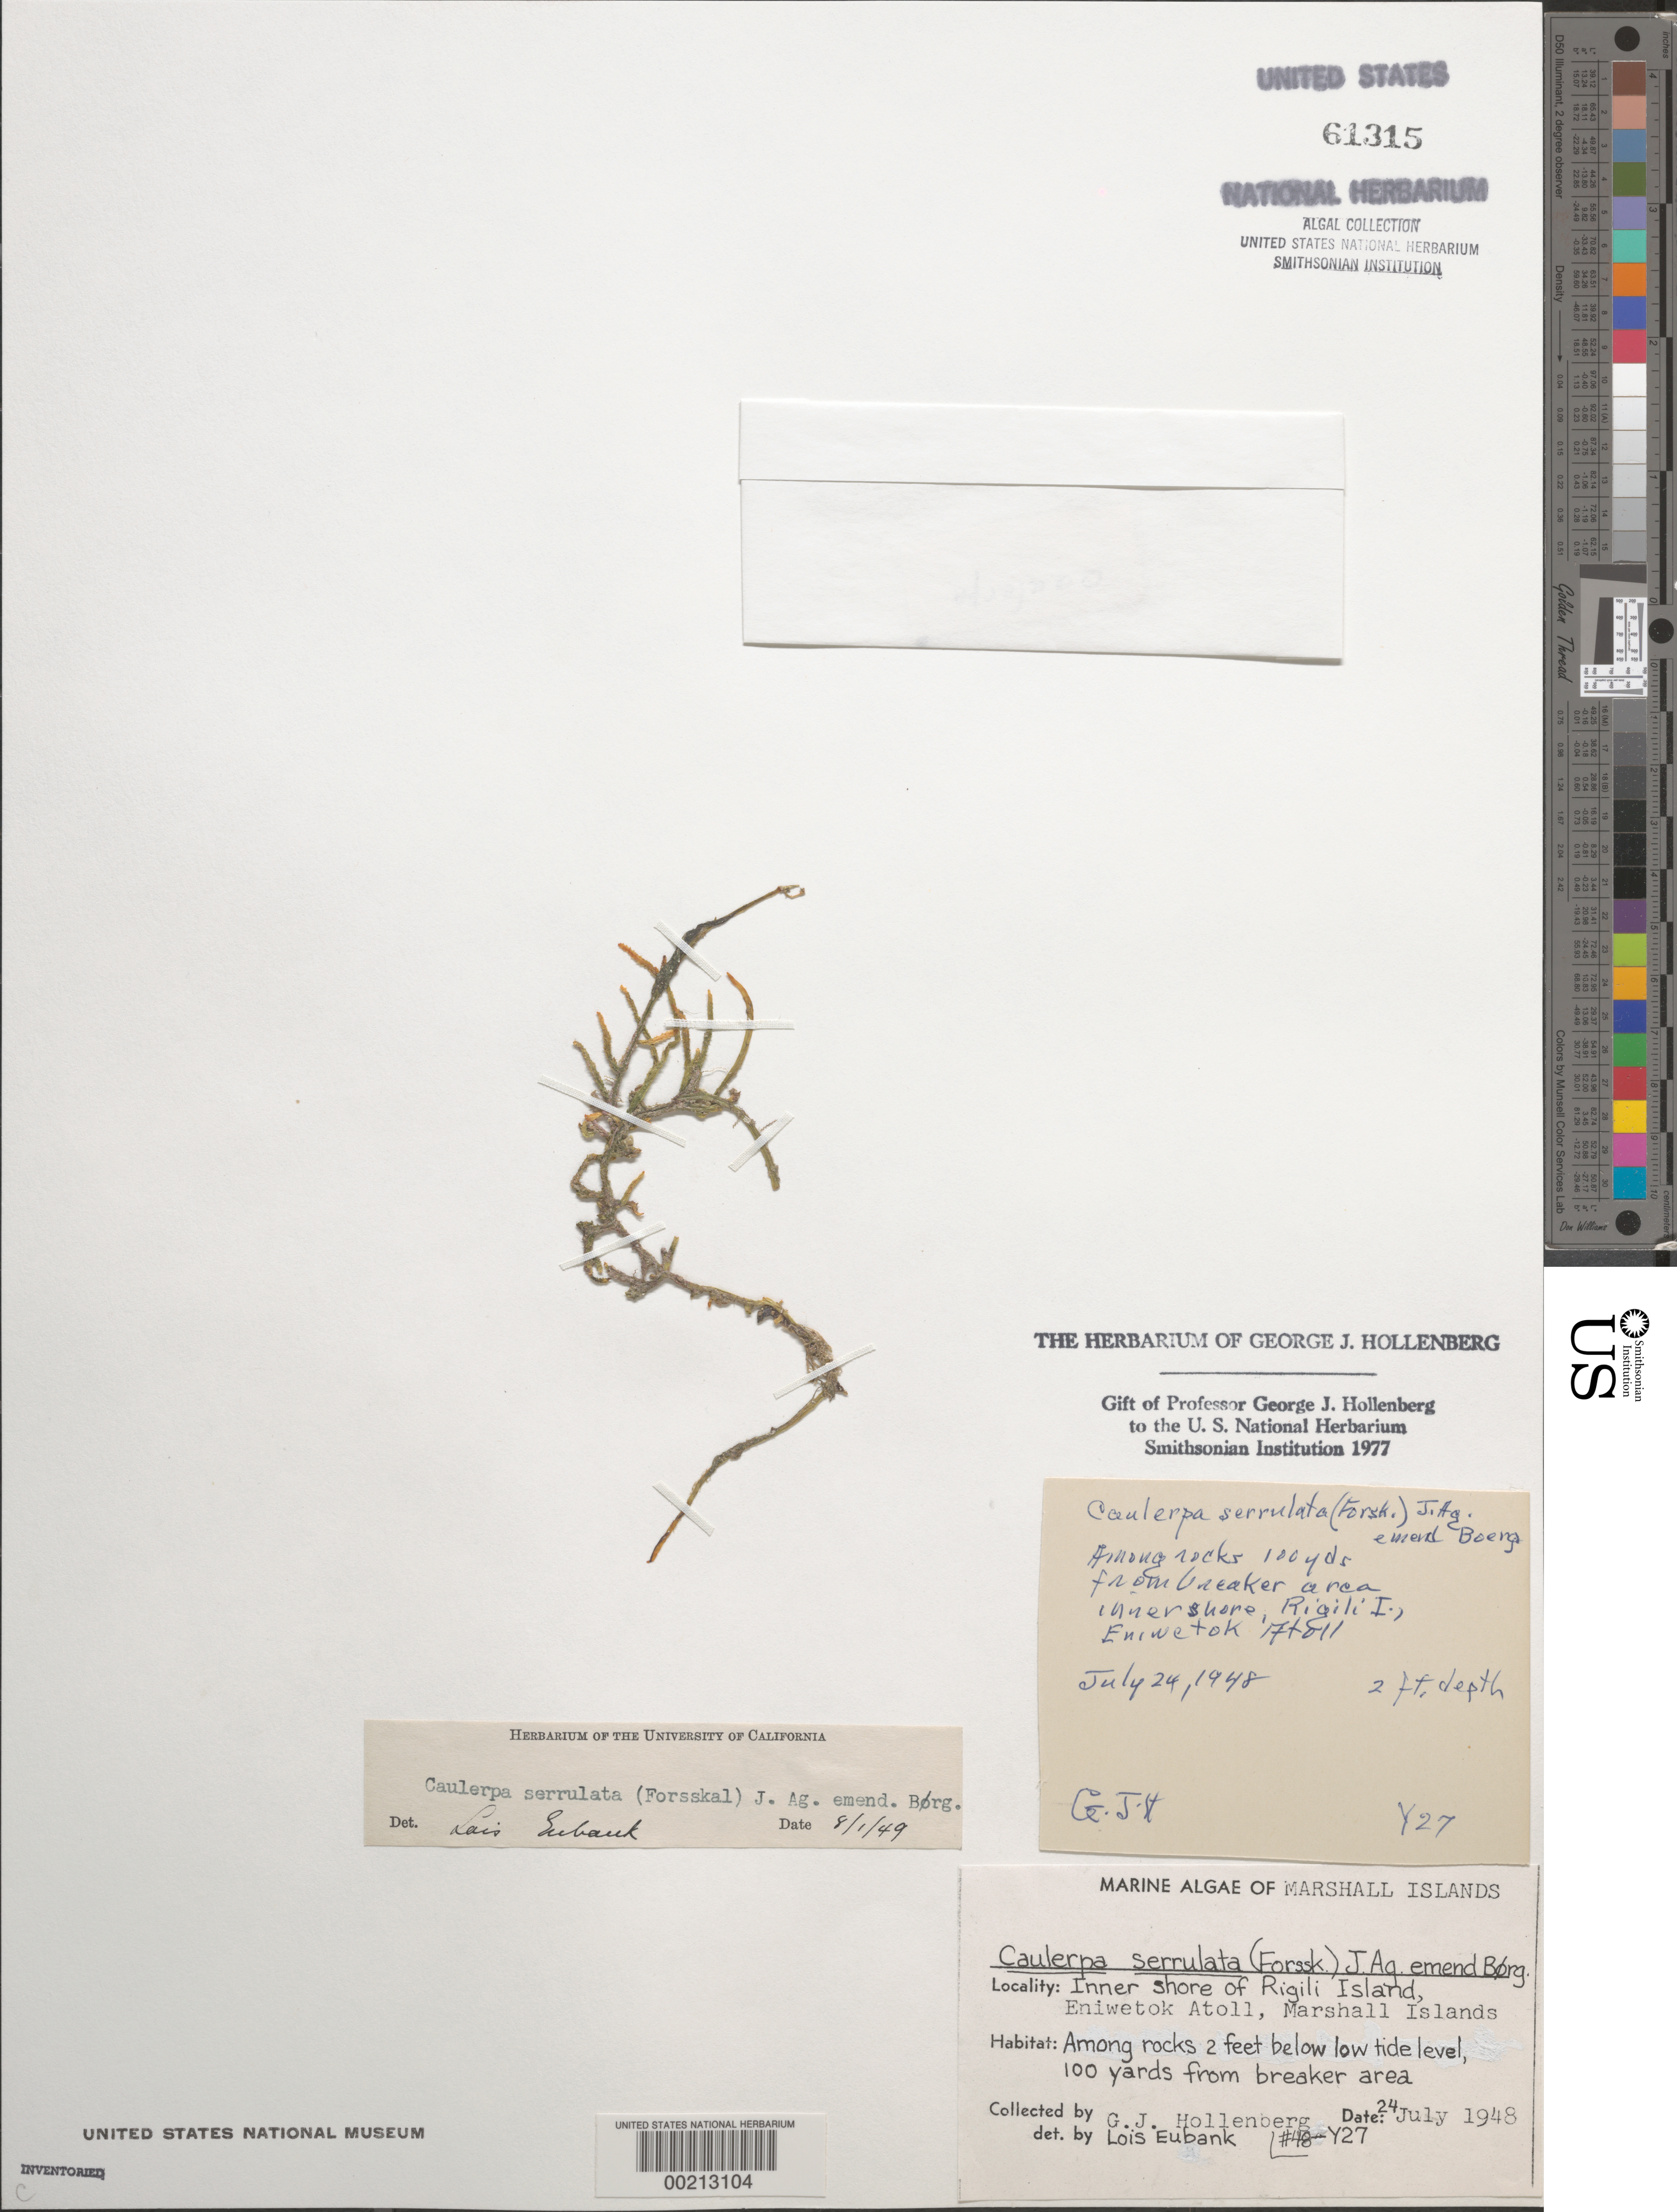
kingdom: Plantae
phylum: Chlorophyta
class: Ulvophyceae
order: Bryopsidales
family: Caulerpaceae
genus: Caulerpa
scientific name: Caulerpa serrulata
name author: (Forssk.) J. Agardh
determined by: Eubank, L. L.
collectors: G. Hollenberg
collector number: GJH 48-y27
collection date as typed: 24 Jul 1948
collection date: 1948-07-24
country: Marshall Islands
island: Enewetak [Eniwetok] Atoll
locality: Rigili Islet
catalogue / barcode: US 61315